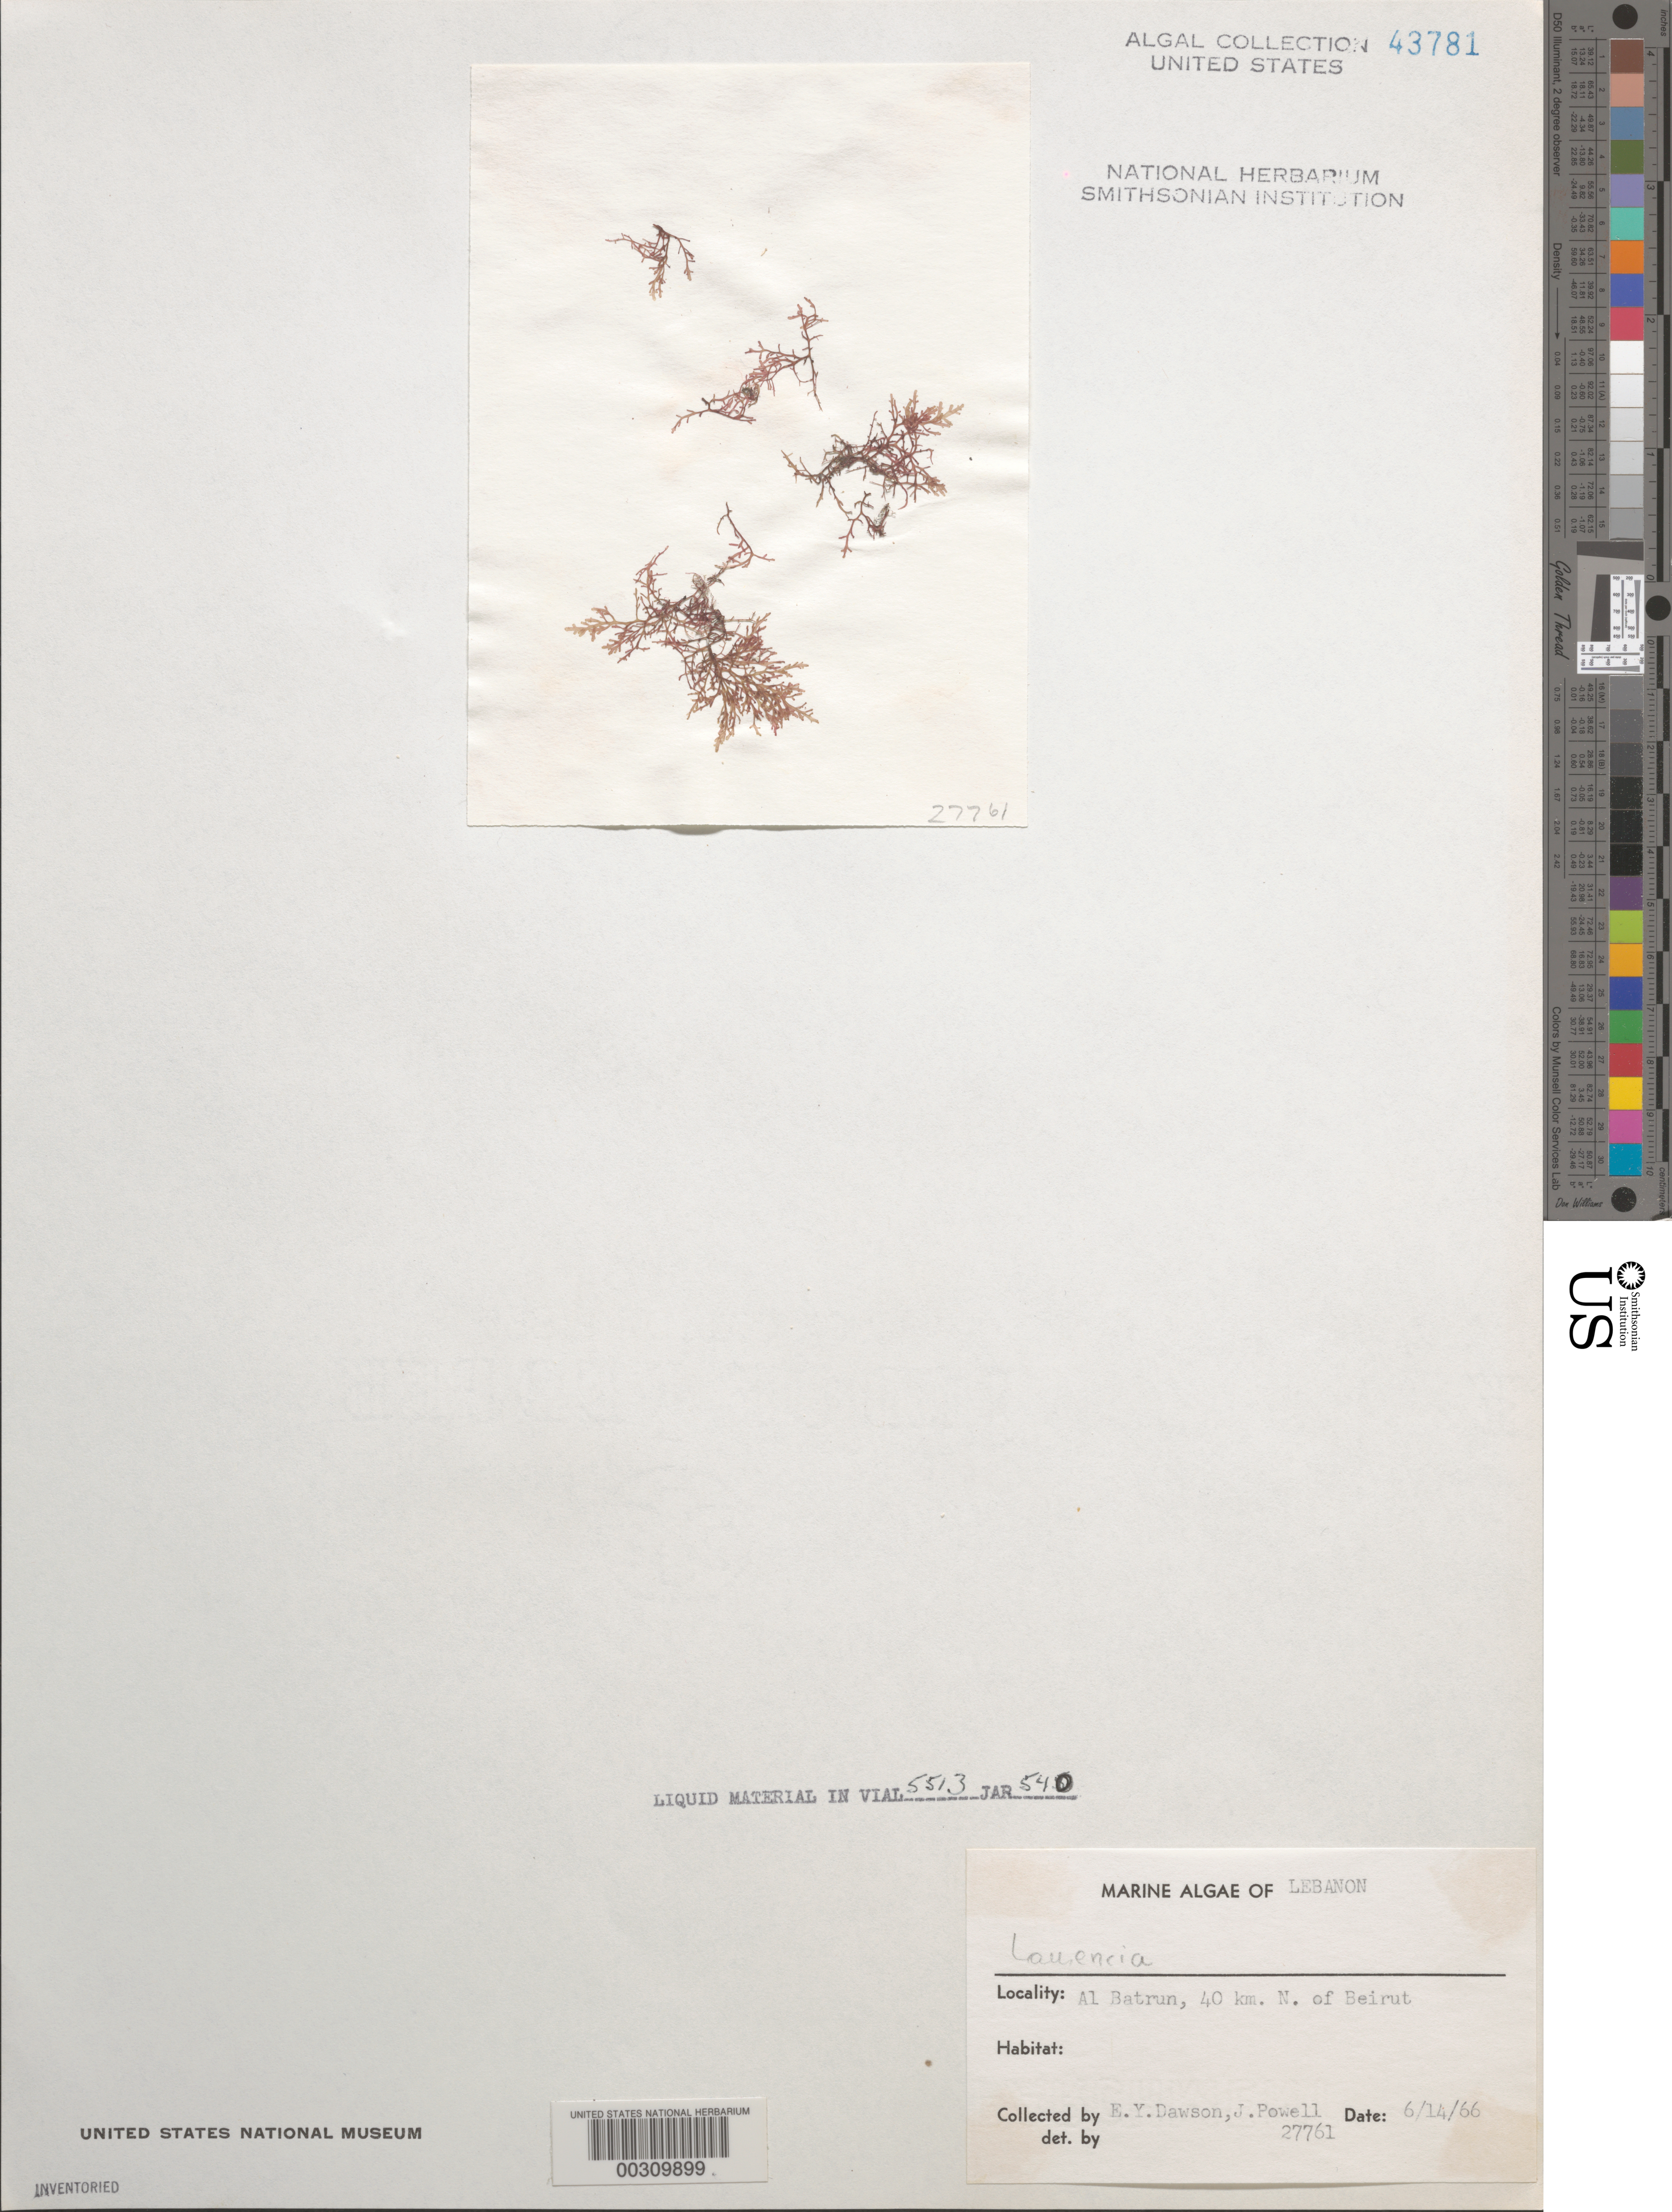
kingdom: Plantae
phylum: Rhodophyta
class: Florideophyceae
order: Ceramiales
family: Rhodomelaceae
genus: Laurencia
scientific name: Laurencia sp.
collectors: E. Y. Dawson & J. Powell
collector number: EYD 27761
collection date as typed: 14 Jun 1966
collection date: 1966-06-14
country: Lebanon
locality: Al Batrun, 40 km north of Beirut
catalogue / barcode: US 43781